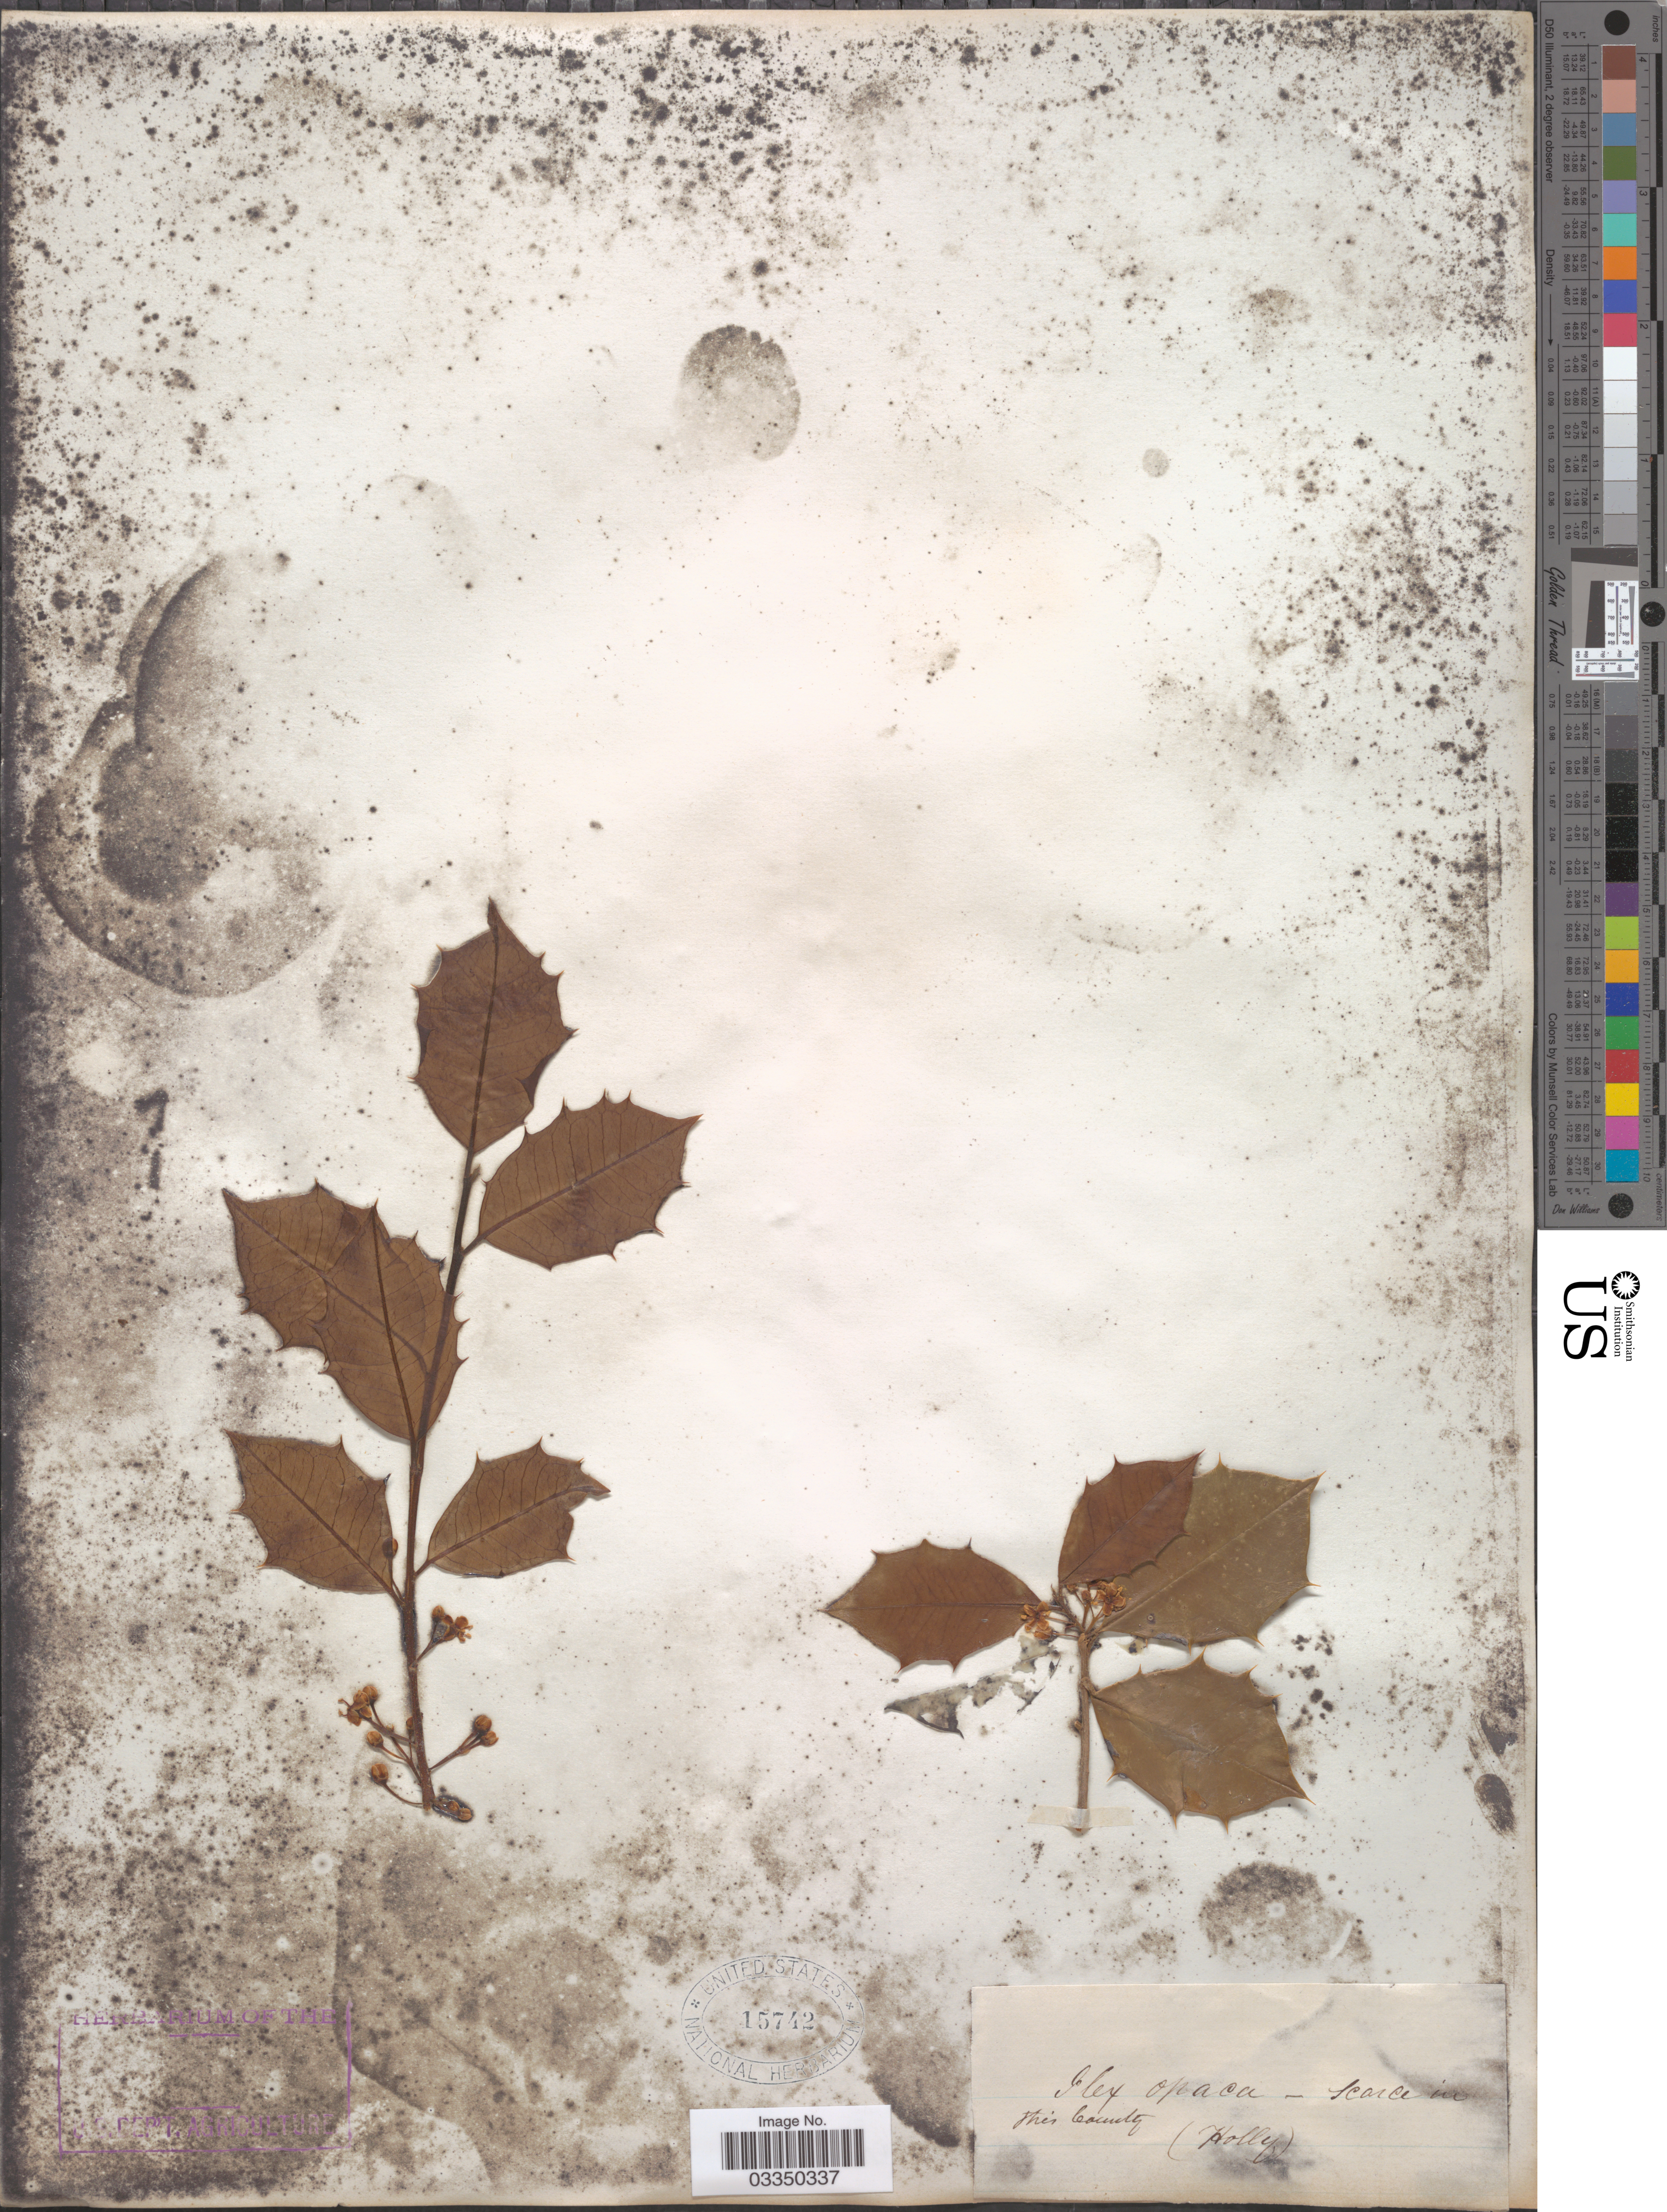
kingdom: Plantae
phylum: Tracheophyta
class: Magnoliopsida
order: Aquifoliales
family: Aquifoliaceae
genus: Ilex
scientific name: Ilex opaca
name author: Aiton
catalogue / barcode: US 15742